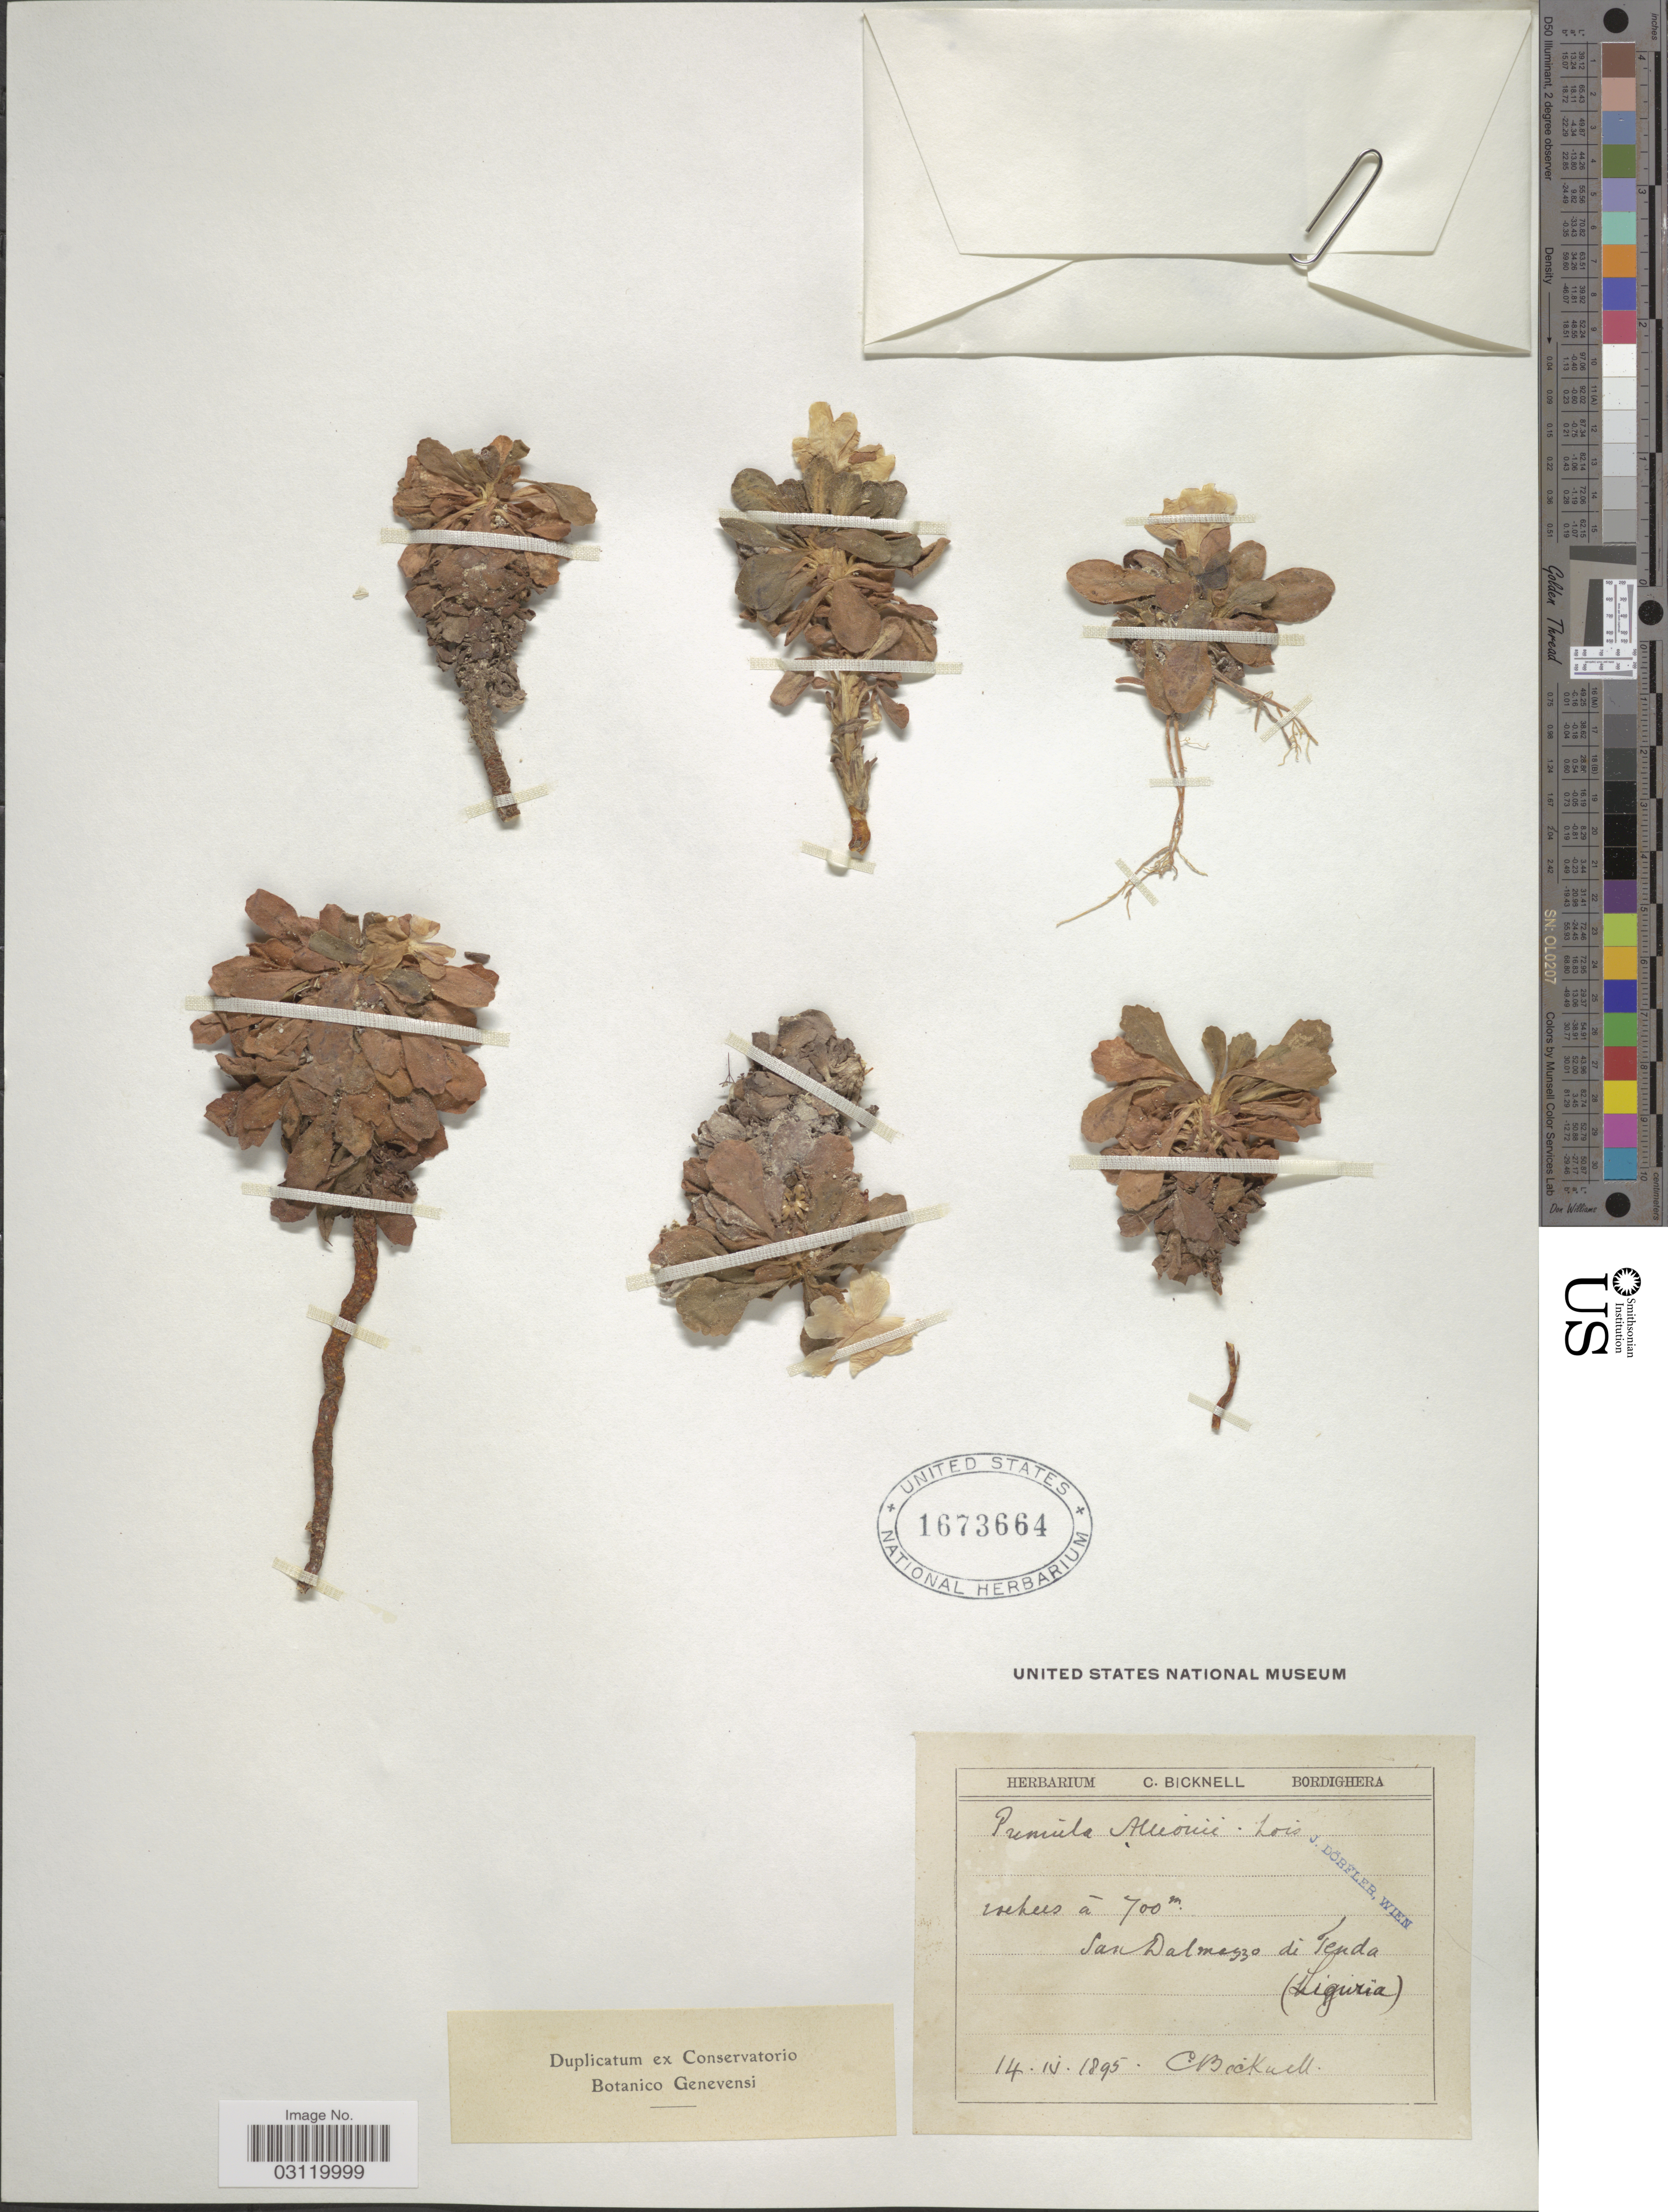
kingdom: Plantae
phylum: Tracheophyta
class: Magnoliopsida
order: Ericales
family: Primulaceae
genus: Primula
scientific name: Primula allionii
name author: Loisel.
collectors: C. Bicknell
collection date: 1895-04-14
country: Italy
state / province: Liguria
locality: San Dalmezzo di Tenda.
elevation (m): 700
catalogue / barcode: US 1673664